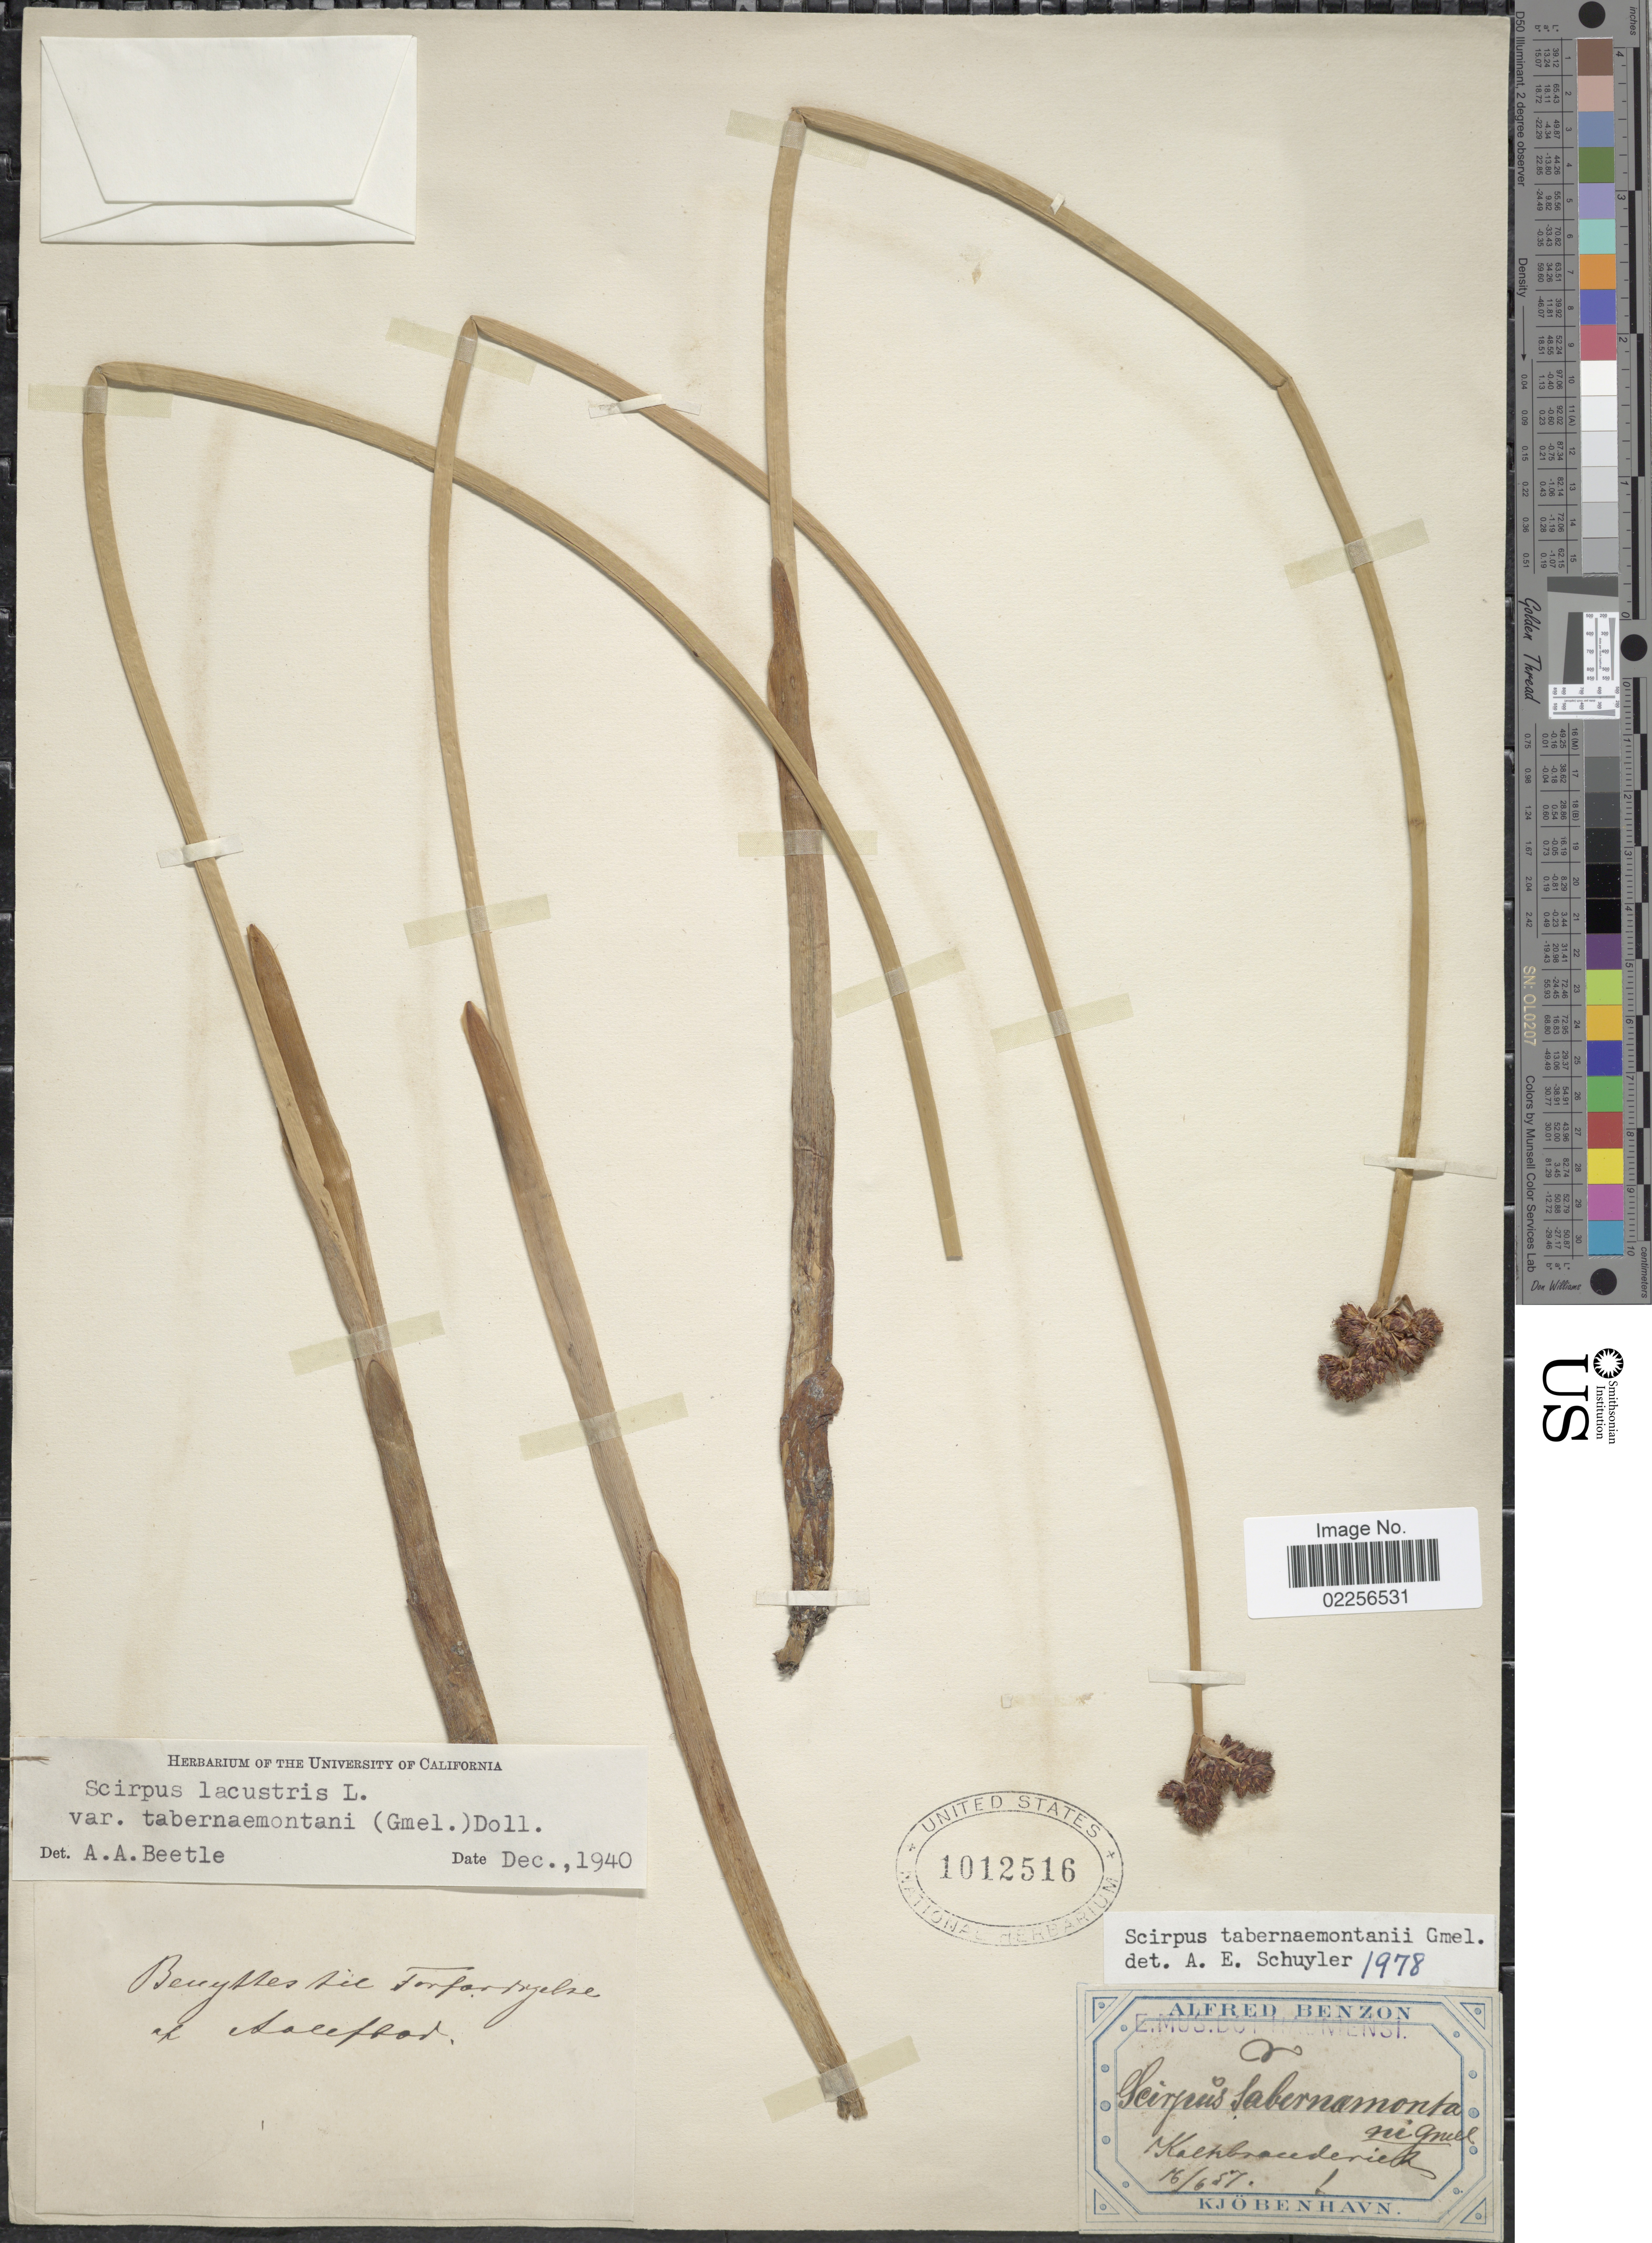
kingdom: Plantae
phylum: Tracheophyta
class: Liliopsida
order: Poales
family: Cyperaceae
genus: Schoenoplectus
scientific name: Schoenoplectus tabernaemontani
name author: (C.C. Gmel.) Palla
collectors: A. Benzon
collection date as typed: Transcribed d/m/y: 16/6/57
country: Denmark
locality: Kalkbrauderiek [interpreted]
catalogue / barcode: US 1012516